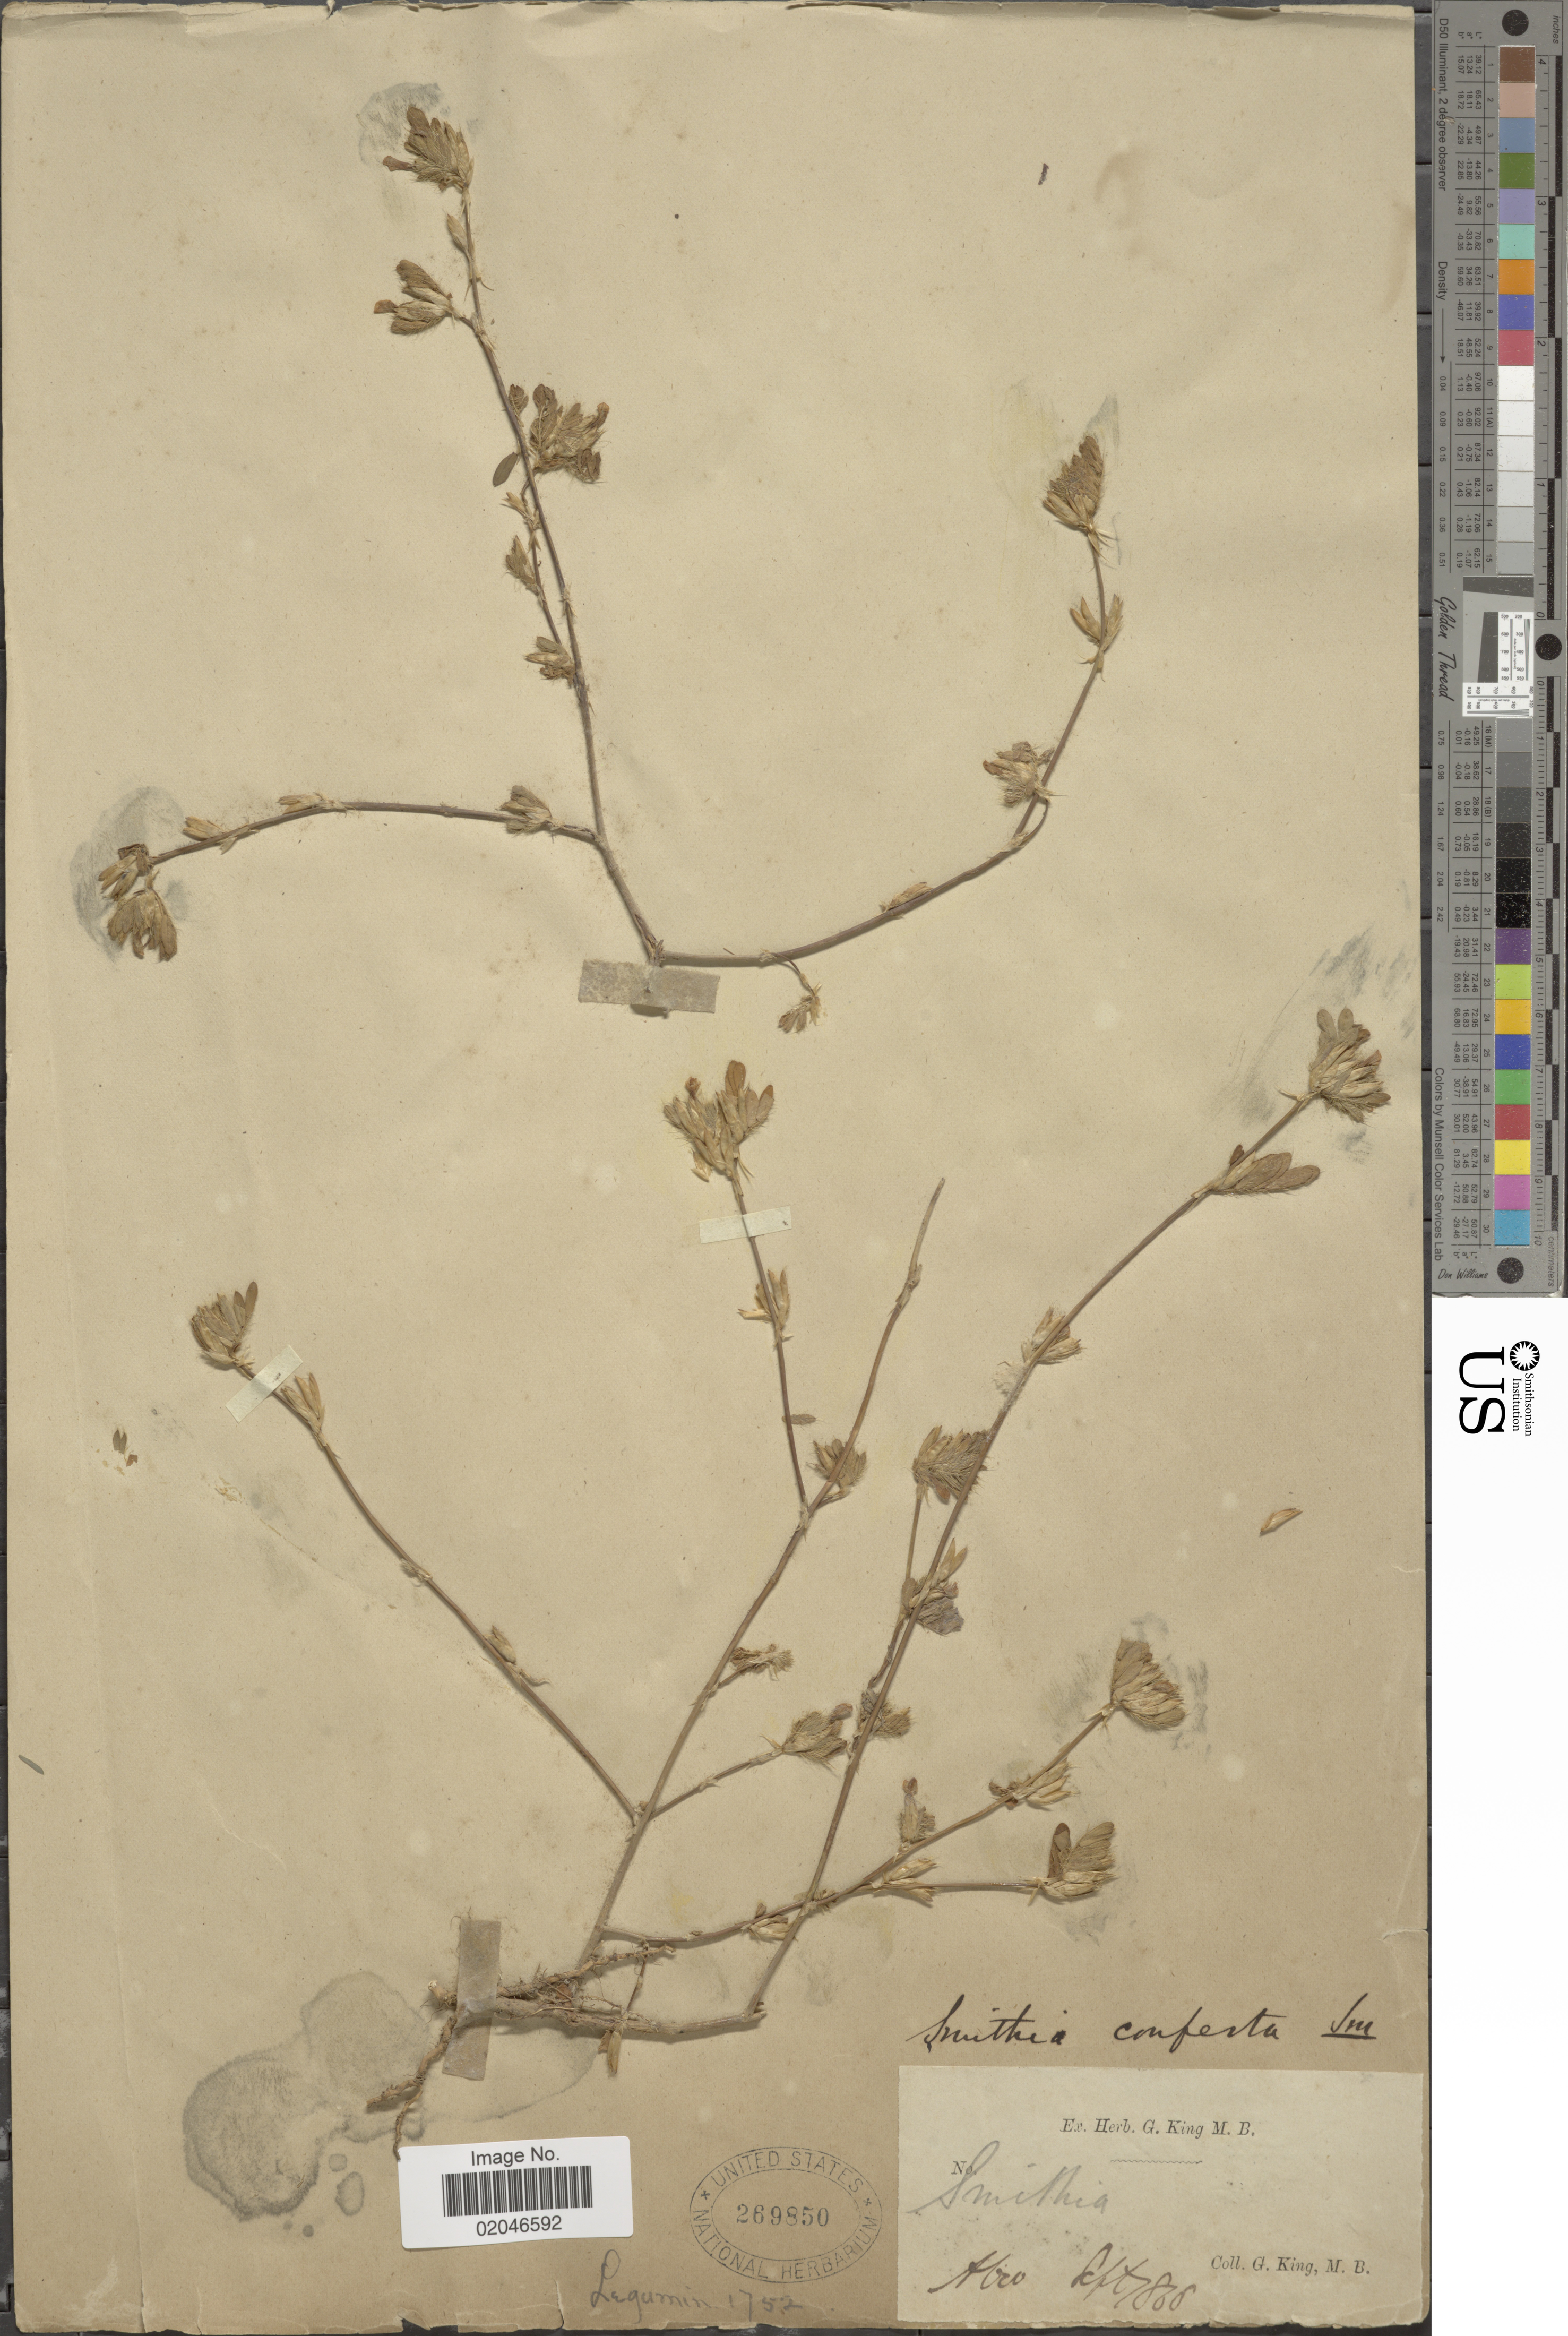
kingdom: Plantae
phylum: Tracheophyta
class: Magnoliopsida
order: Fabales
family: Fabaceae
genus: Smithia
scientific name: Smithia conferta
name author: Sm.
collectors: G. King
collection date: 1868-09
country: India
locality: Abio [interpreted]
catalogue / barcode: US 269850